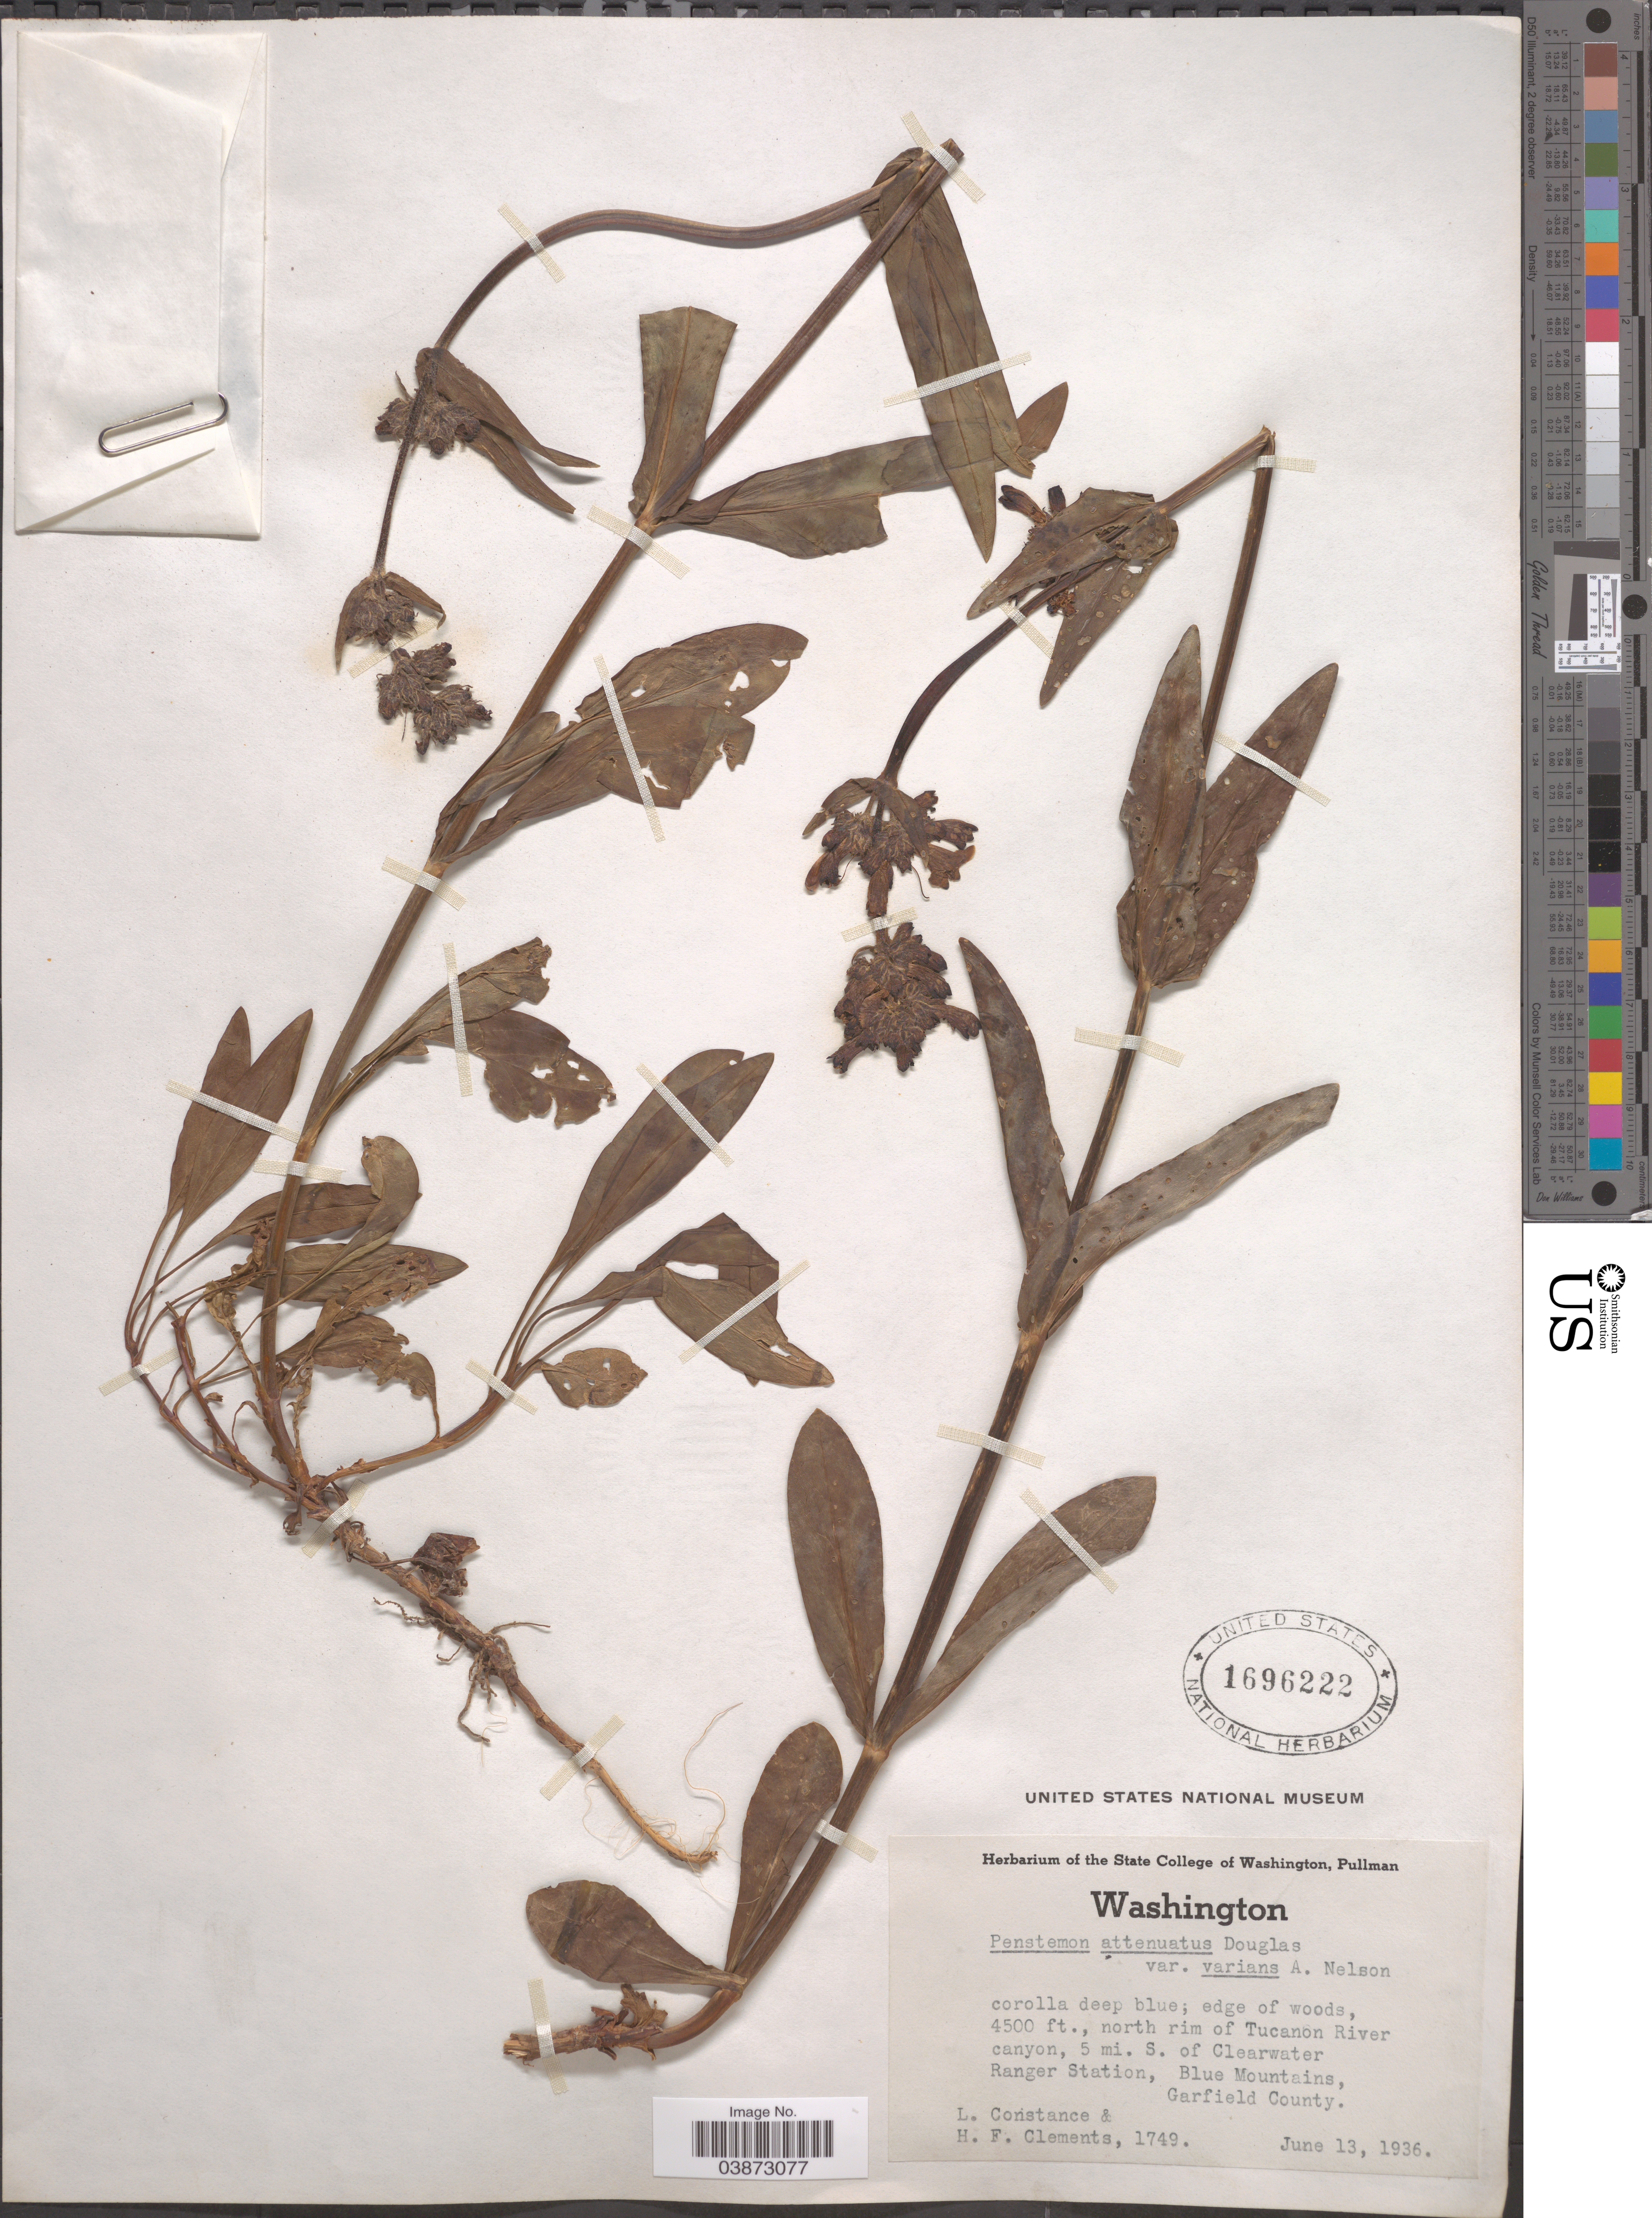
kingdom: Plantae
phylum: Tracheophyta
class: Magnoliopsida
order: Lamiales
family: Plantaginaceae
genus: Penstemon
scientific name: Penstemon attenuatus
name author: Douglas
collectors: L. Constance & H. Clements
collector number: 1749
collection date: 1936-06-13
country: United States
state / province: Washington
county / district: Garfield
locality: North rim of Tucanon River canyon, 5 mi. S. of Clearwater Ranger Station, Blue Mountains, Garfield County.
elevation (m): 1372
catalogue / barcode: US 1696222